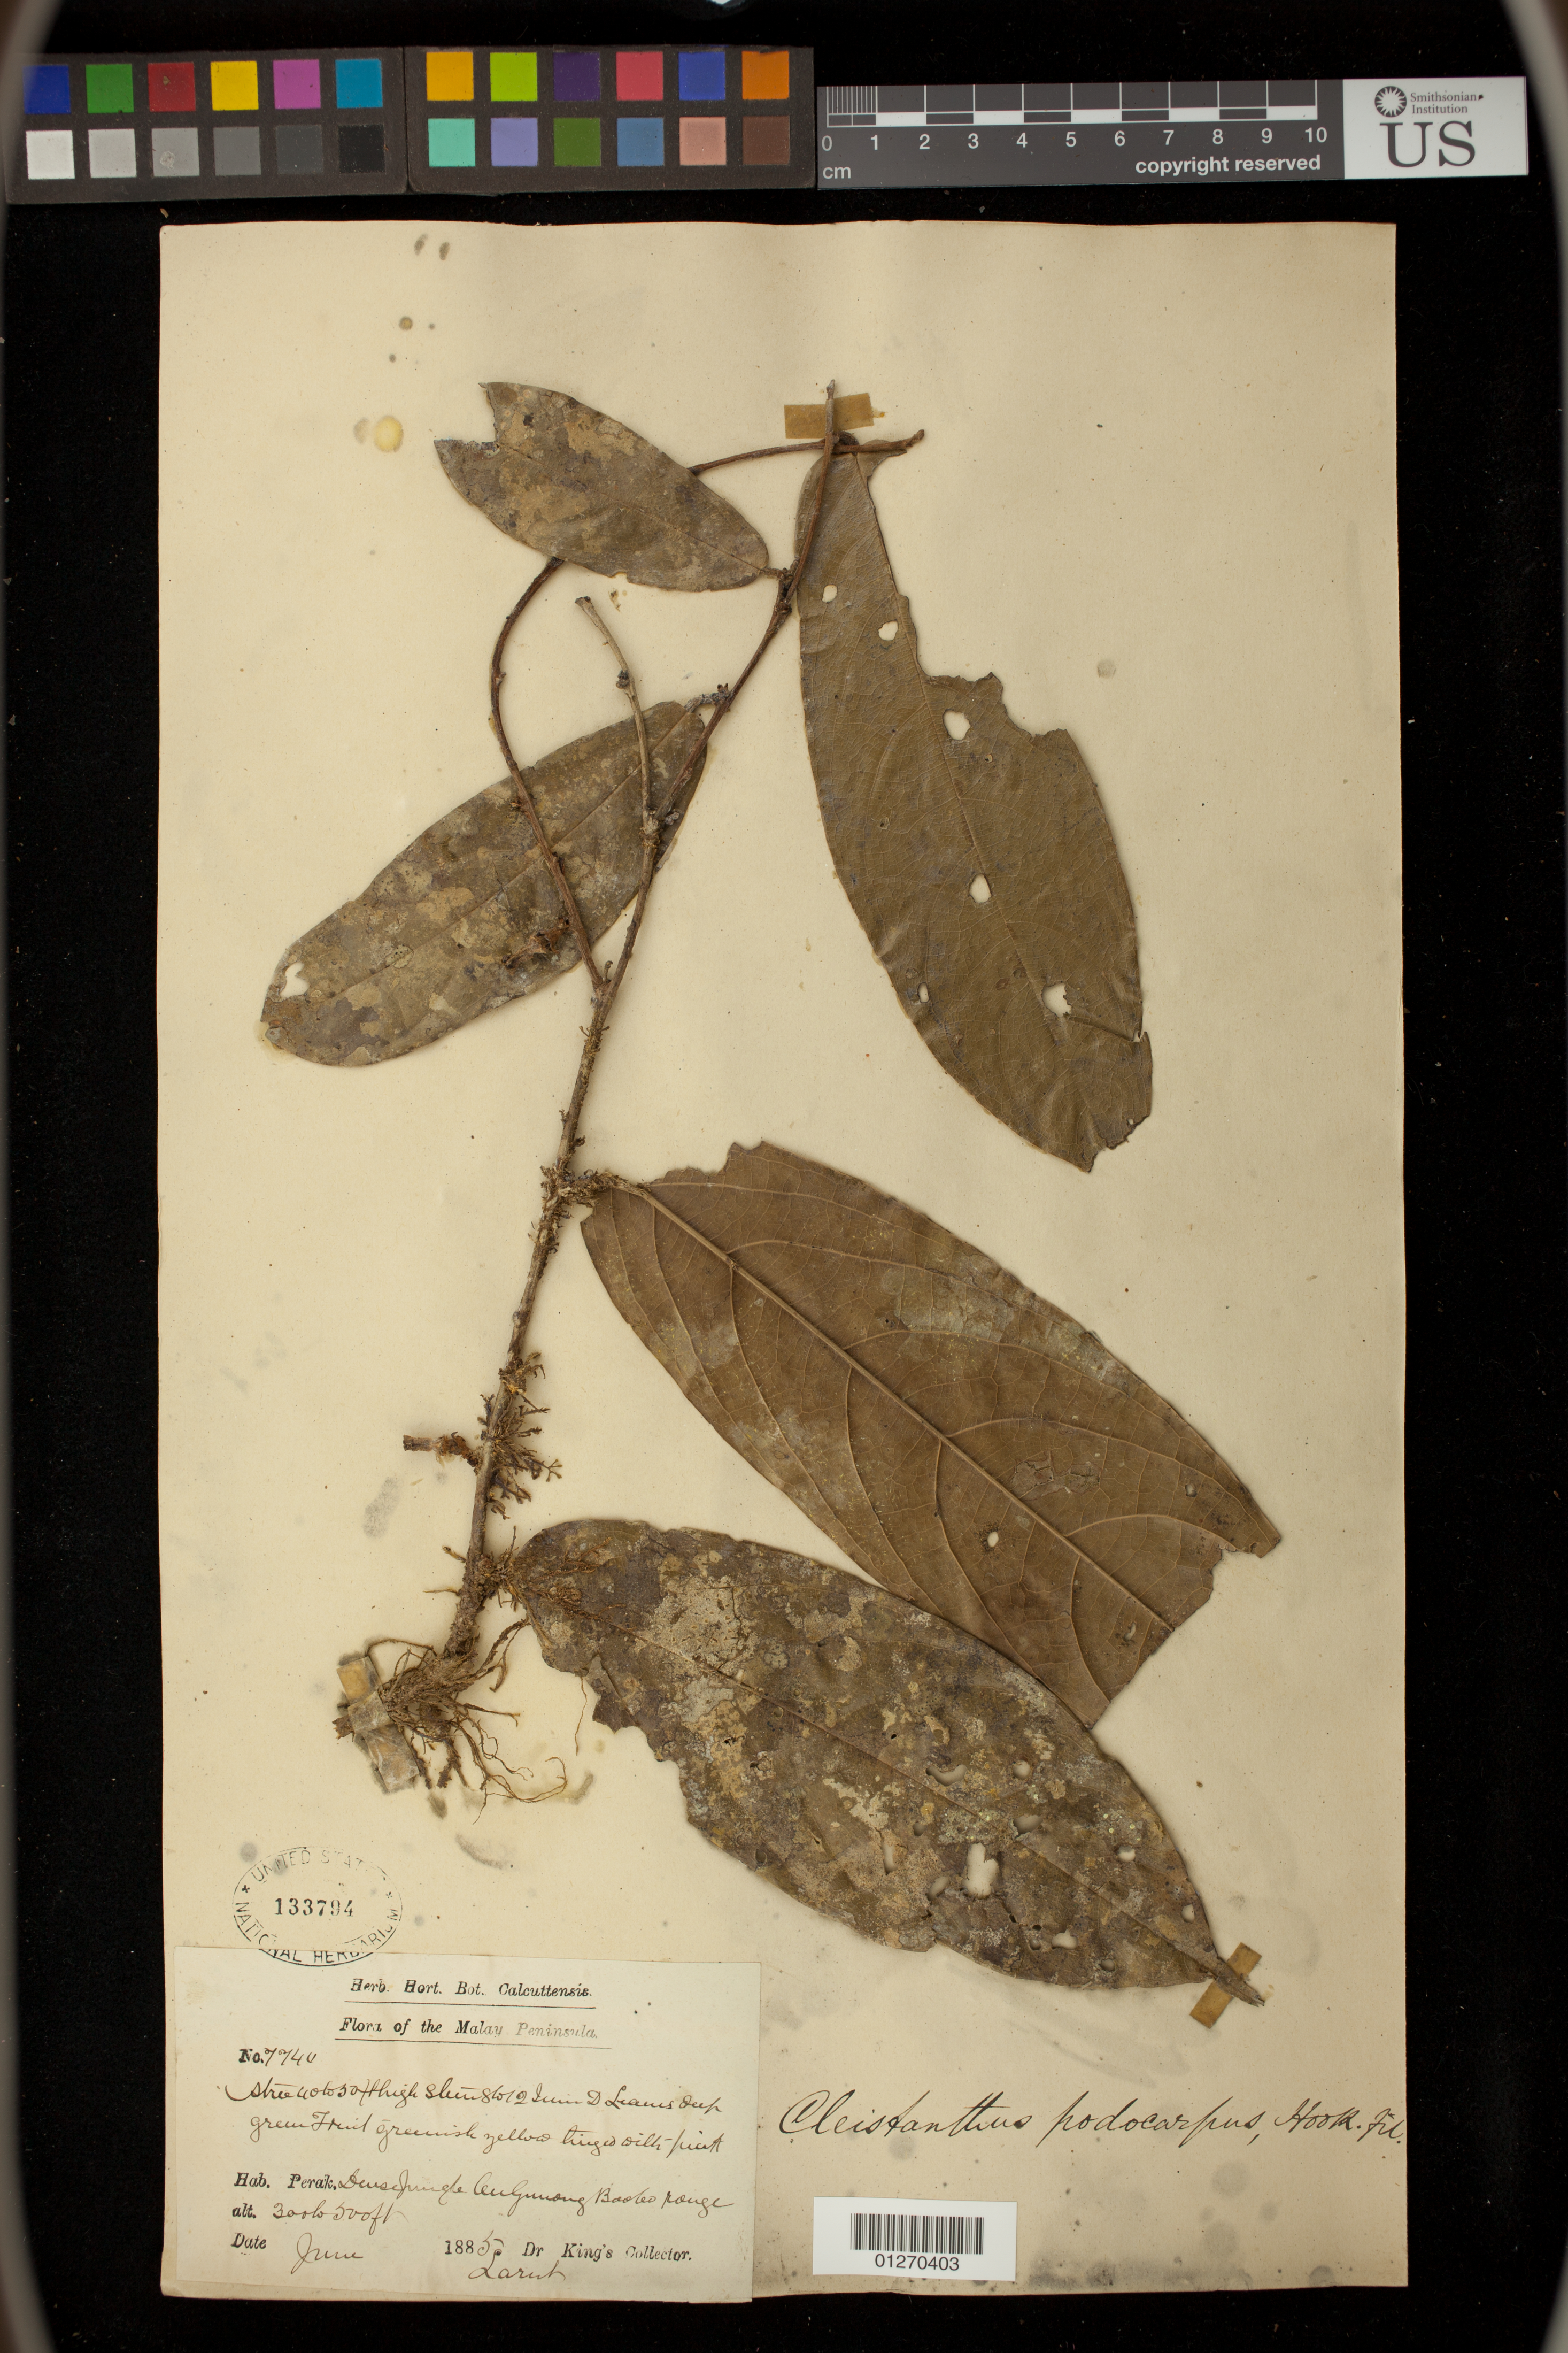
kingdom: Plantae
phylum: Tracheophyta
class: Magnoliopsida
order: Malpighiales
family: Phyllanthaceae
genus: Cleistanthus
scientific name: Cleistanthus podocarpus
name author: Hook. f.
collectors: King, --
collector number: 7744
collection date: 1885-06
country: Malaysia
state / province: Perak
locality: Ceugunong Baoleo range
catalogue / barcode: US 133794